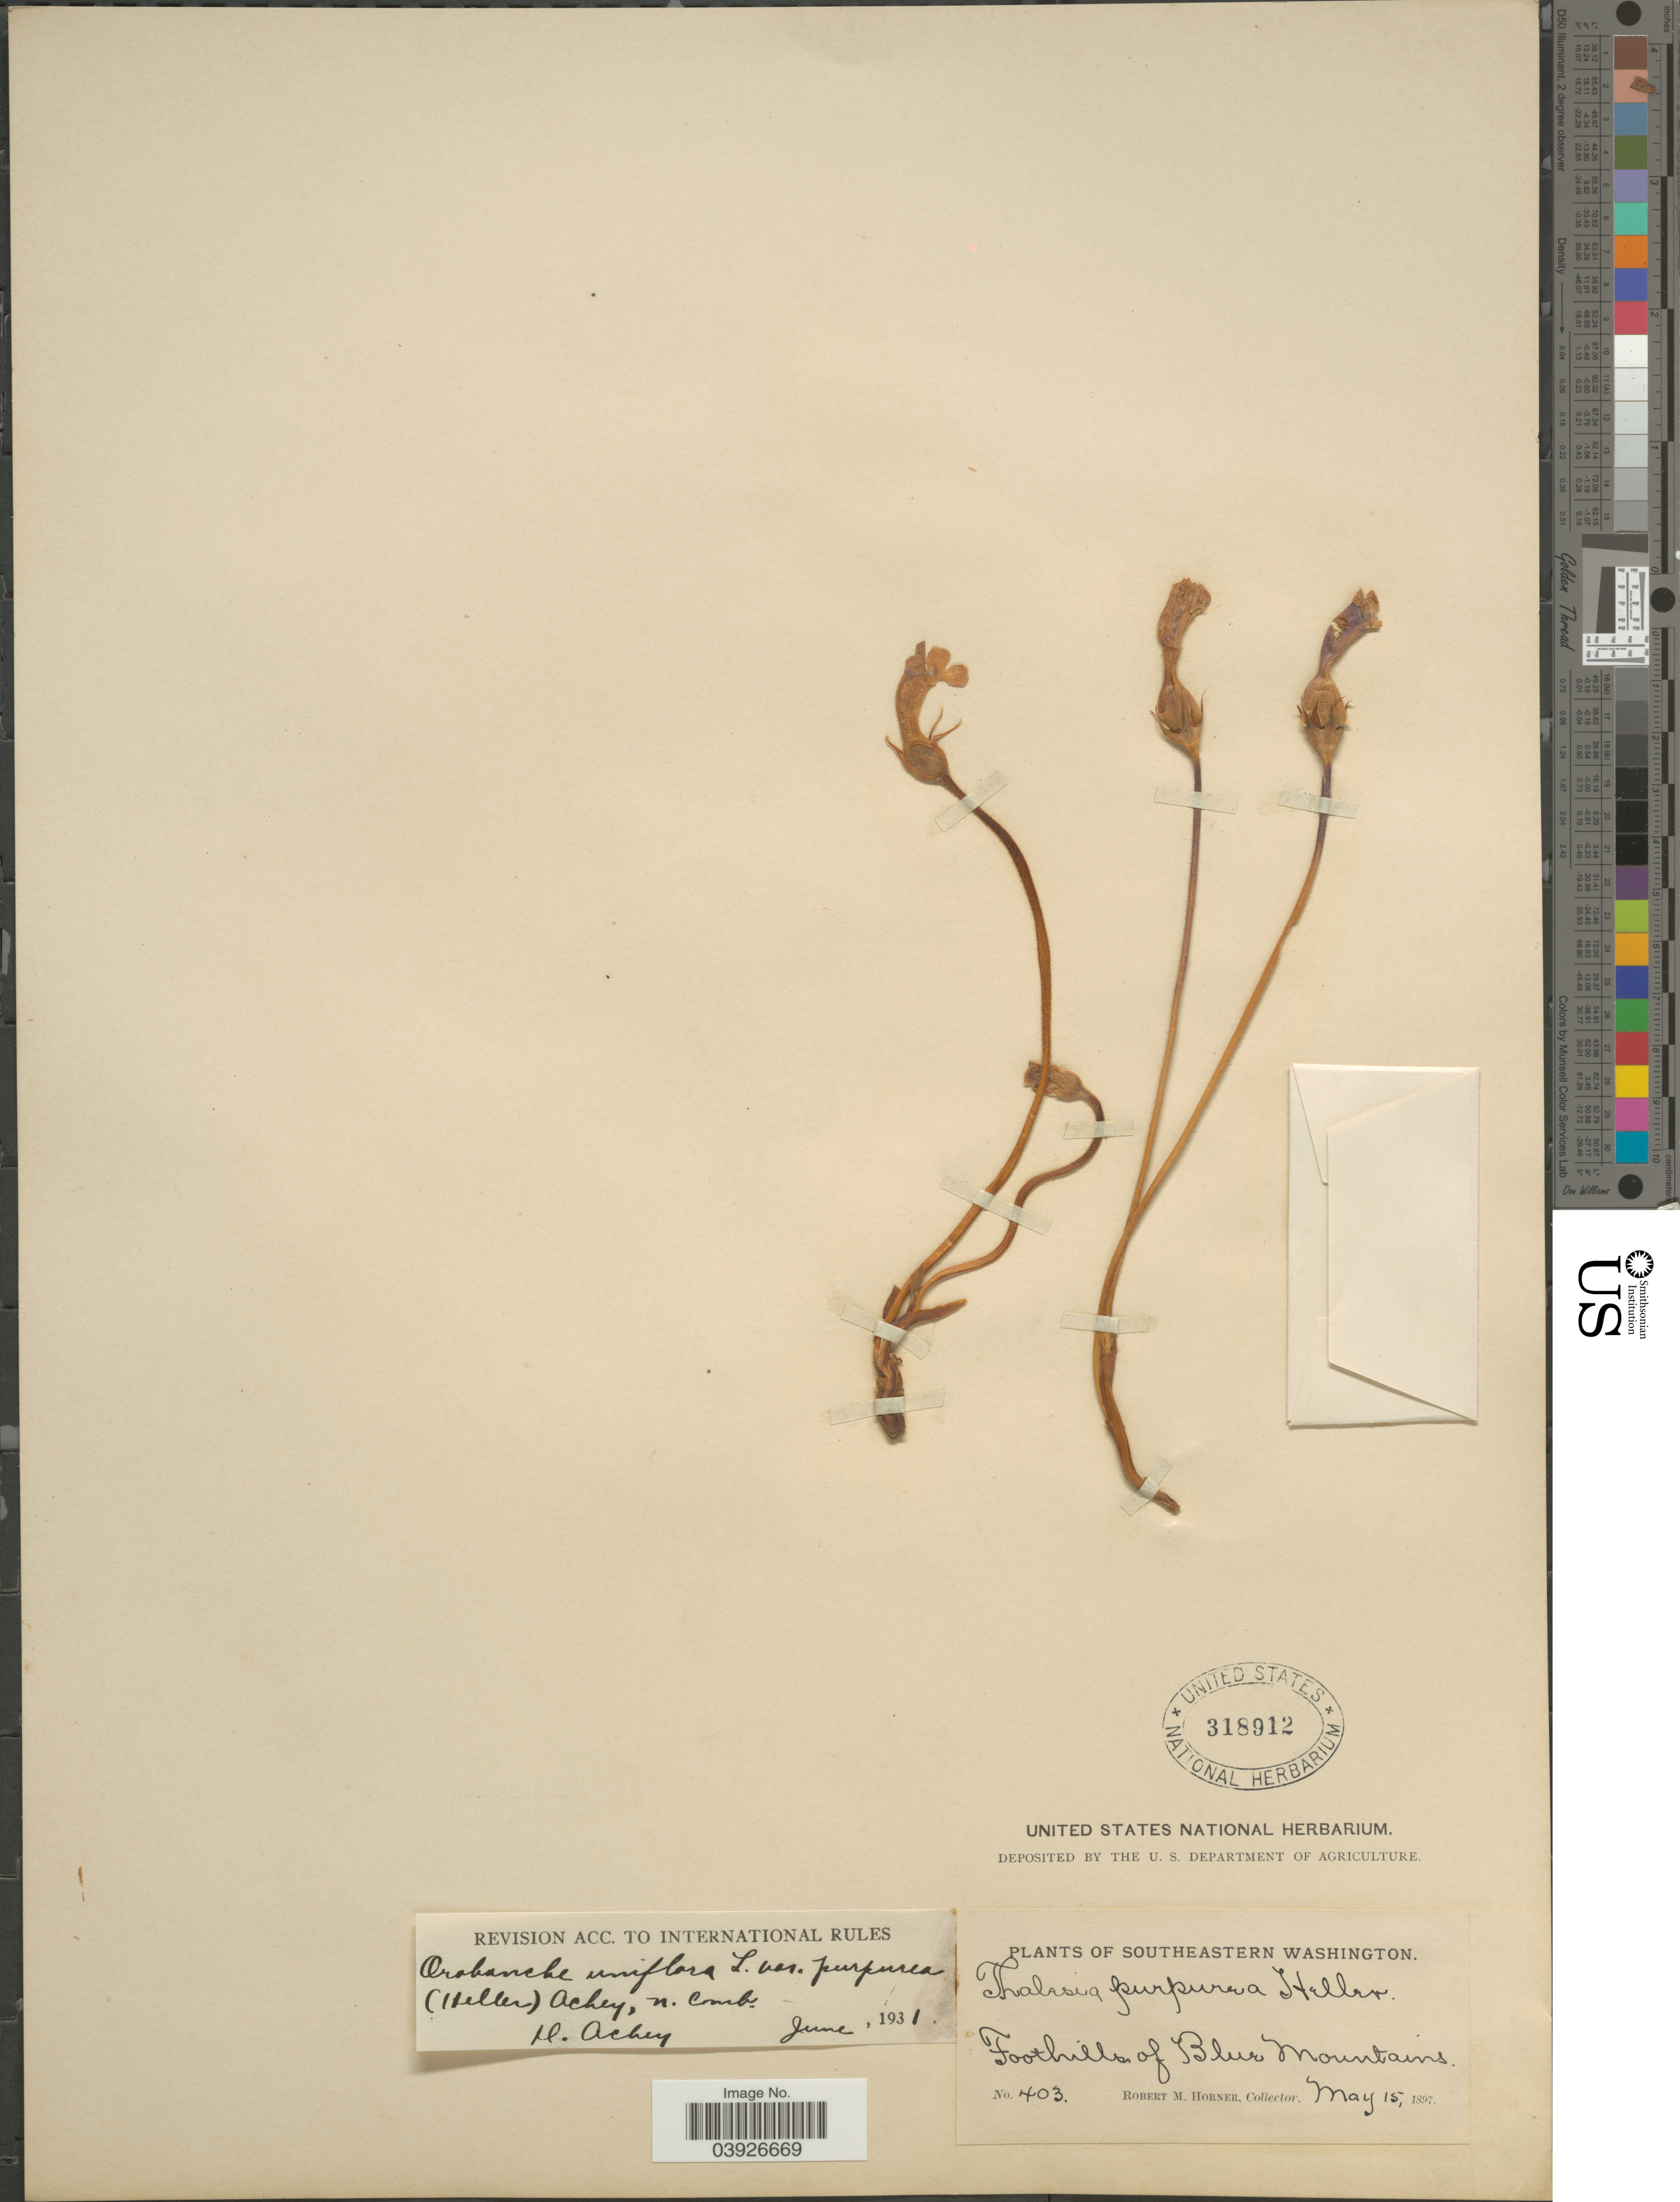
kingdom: Plantae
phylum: Tracheophyta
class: Magnoliopsida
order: Lamiales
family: Orobanchaceae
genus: Aphyllon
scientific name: Aphyllon purpureum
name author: (A. Heller) Holub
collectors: R. Horner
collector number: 403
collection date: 1897-05-15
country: United States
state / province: Washington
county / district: Clallam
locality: Southeastern Washington. Foothills of Blue Mountains.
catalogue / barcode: US 318912